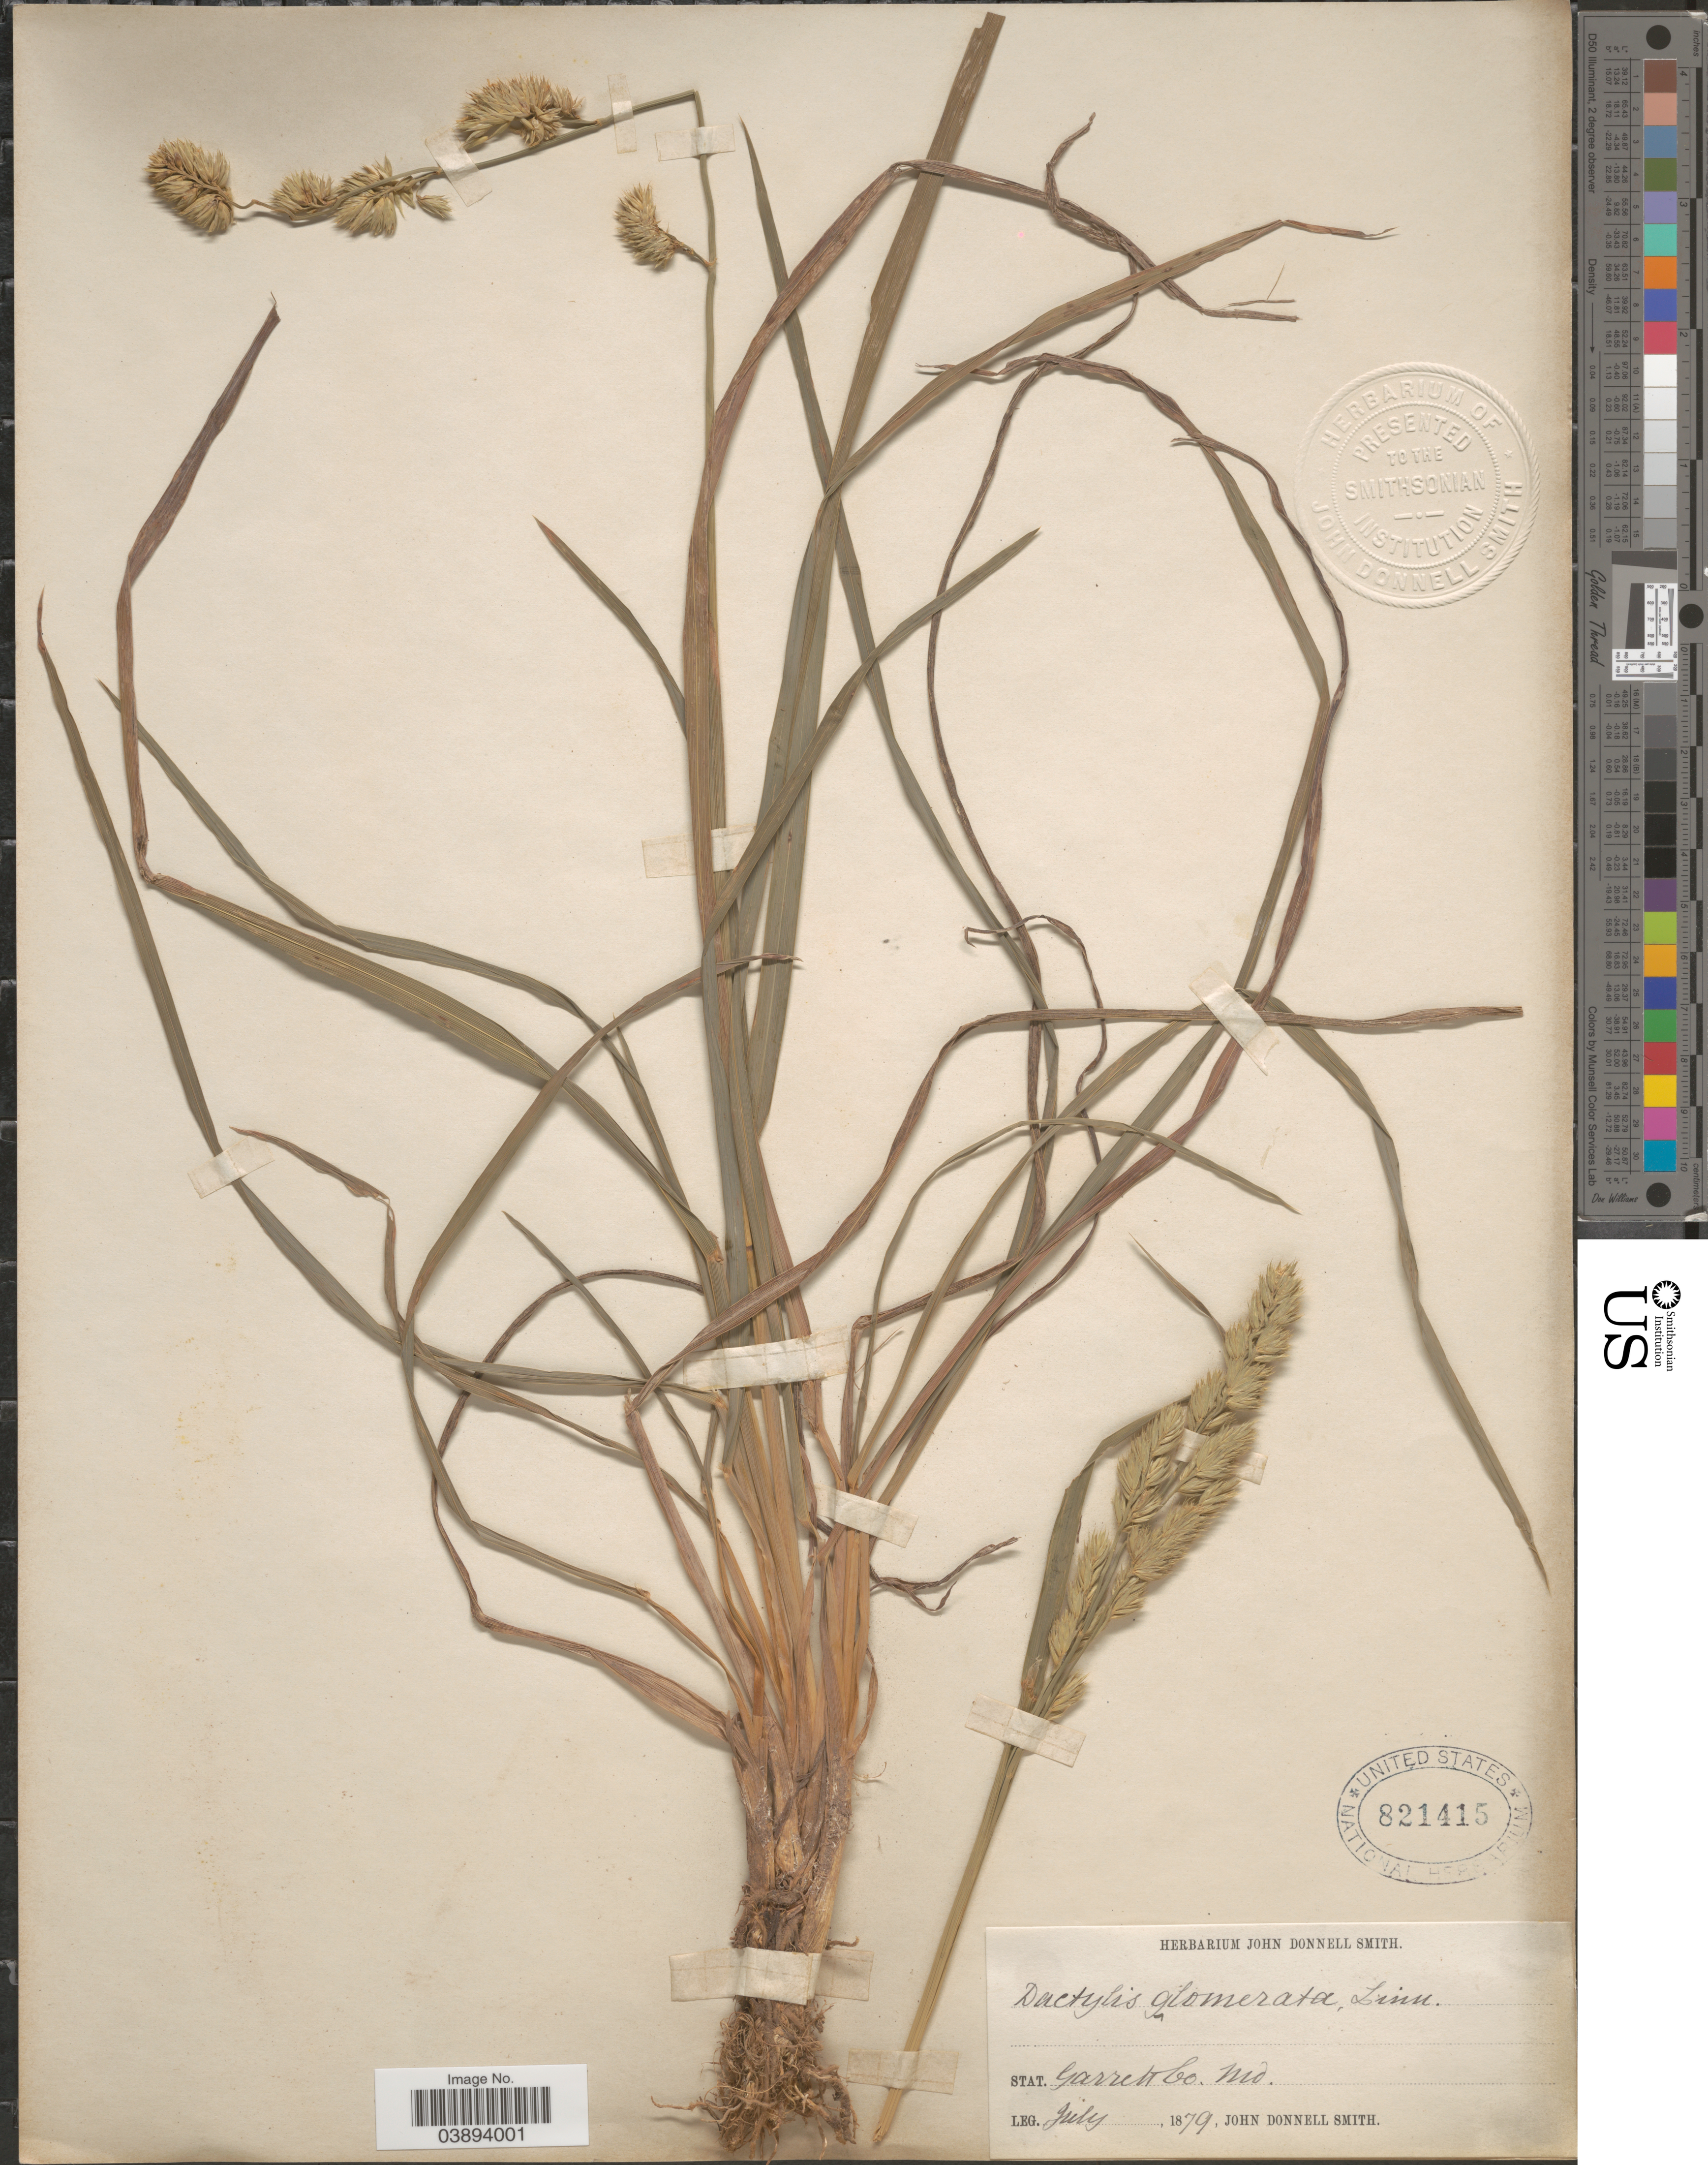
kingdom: Plantae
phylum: Tracheophyta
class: Liliopsida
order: Poales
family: Poaceae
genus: Dactylis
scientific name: Dactylis glomerata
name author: L.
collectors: J. Donnell Smith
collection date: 1879-07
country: United States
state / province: Maryland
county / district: Garrett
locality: Stat. Garrett Co.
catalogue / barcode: US 821415